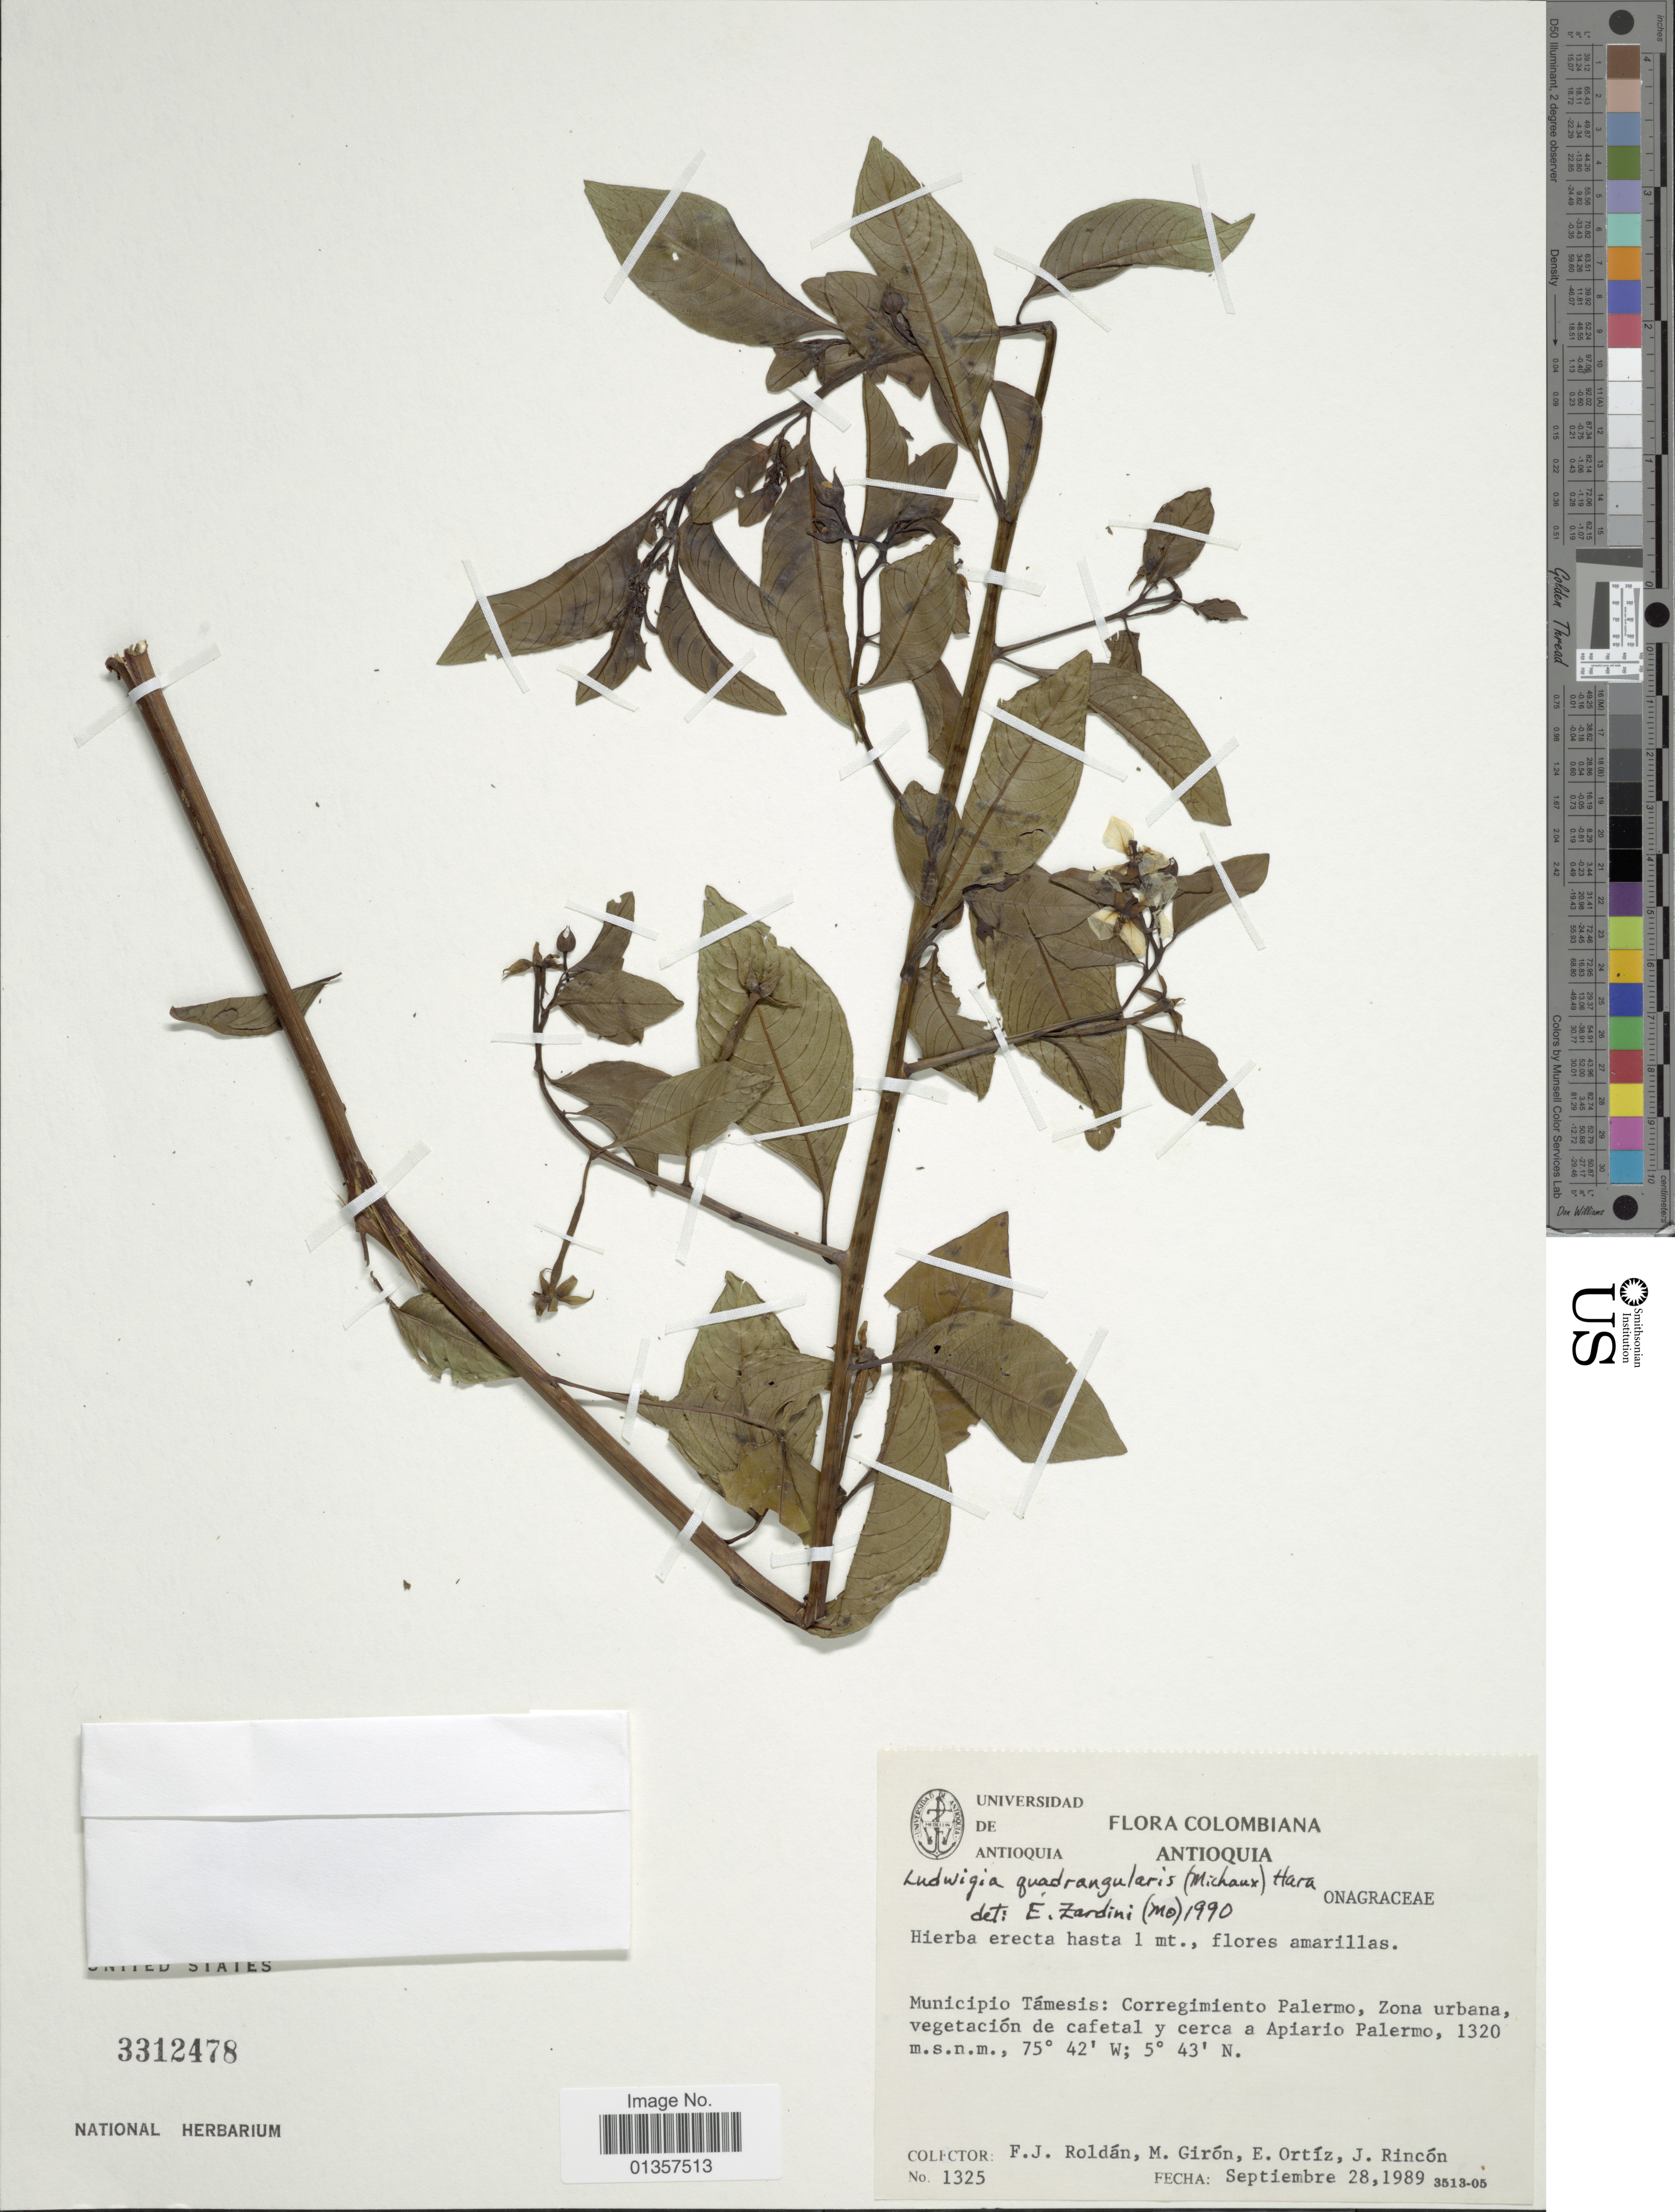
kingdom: Plantae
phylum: Tracheophyta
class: Magnoliopsida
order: Myrtales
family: Onagraceae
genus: Ludwigia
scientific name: Ludwigia quadrangularis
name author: (Micheli) H. Hara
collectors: F. J. Roldán, M. Girón, E. Ortíz & J. Rincón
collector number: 1325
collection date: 1989-09-28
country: Colombia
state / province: Antioquia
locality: Muncípio Támensis: Corregimiento Palermo, Zona urbana, vegetación de cafetal y cerca a Apiario Palermo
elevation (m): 1320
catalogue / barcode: US 3312478